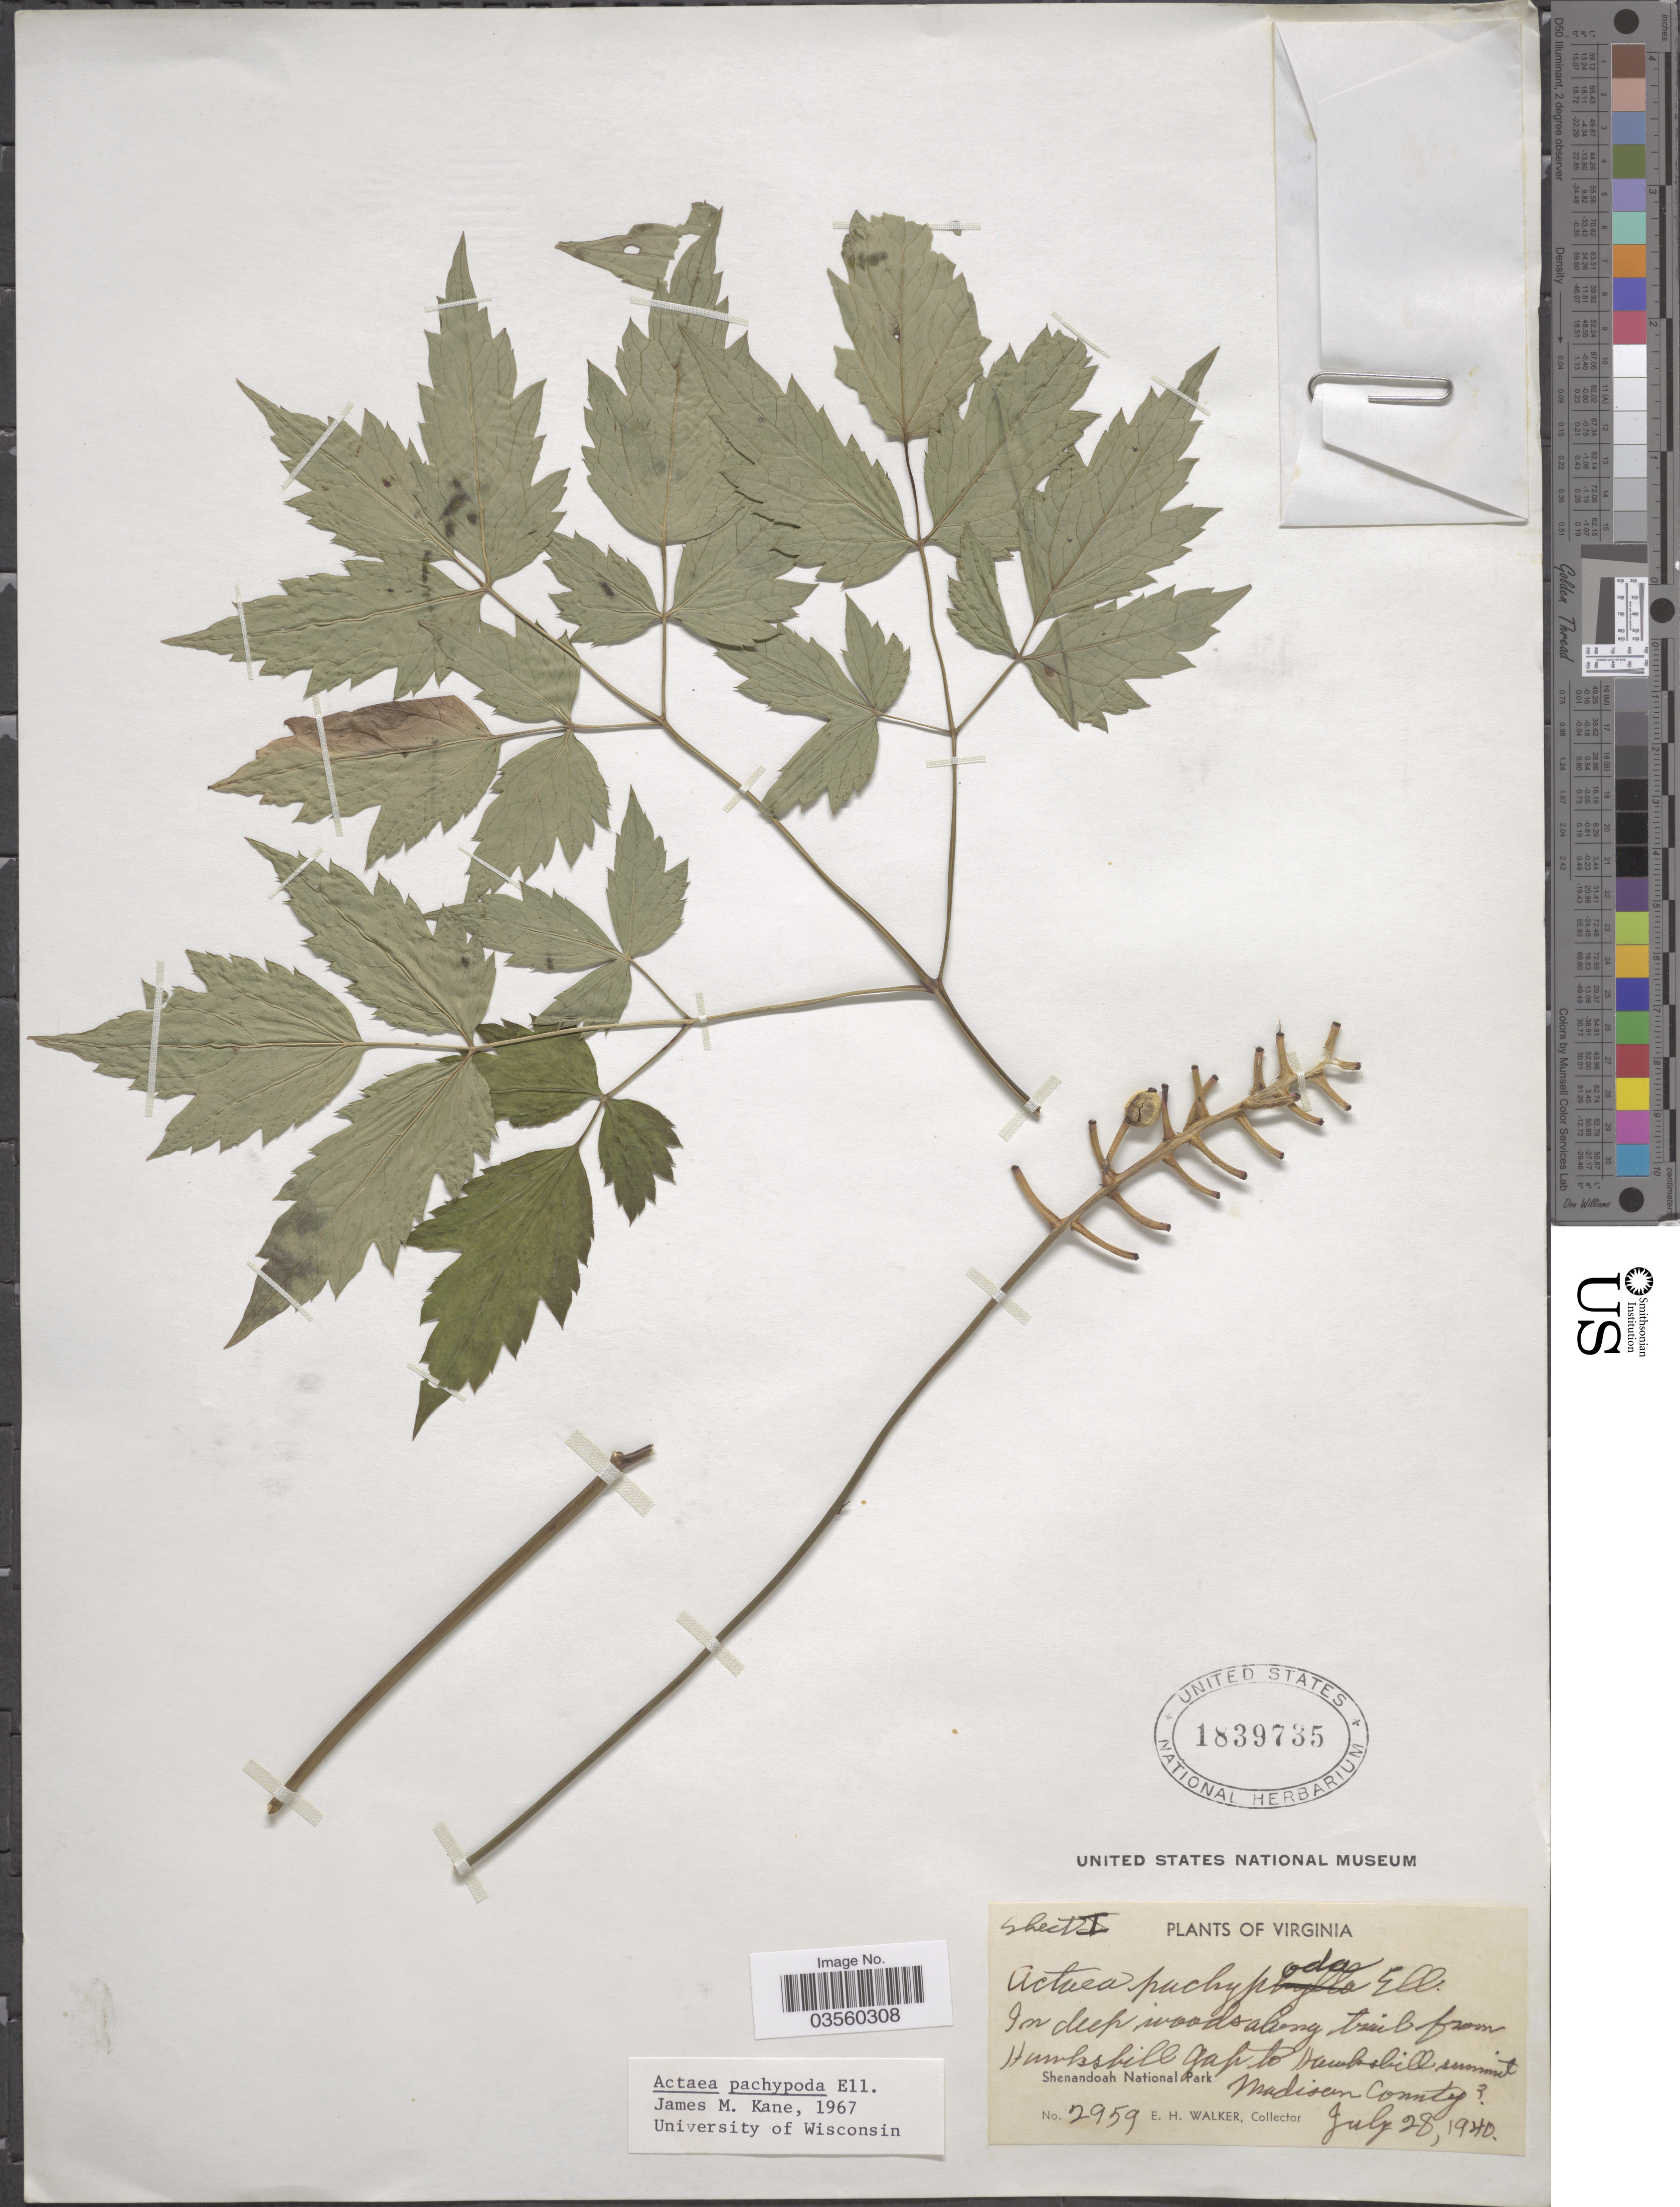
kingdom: Plantae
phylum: Tracheophyta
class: Magnoliopsida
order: Ranunculales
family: Ranunculaceae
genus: Actaea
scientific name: Actaea pachypoda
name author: Elliott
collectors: E. H. Walker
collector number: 2959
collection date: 1940-07-28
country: United States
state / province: Virginia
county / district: Madison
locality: Along trail from Hawksbill Gap to Hawksbill summit. Shenandoah National Park. Madison County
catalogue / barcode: US 1839735